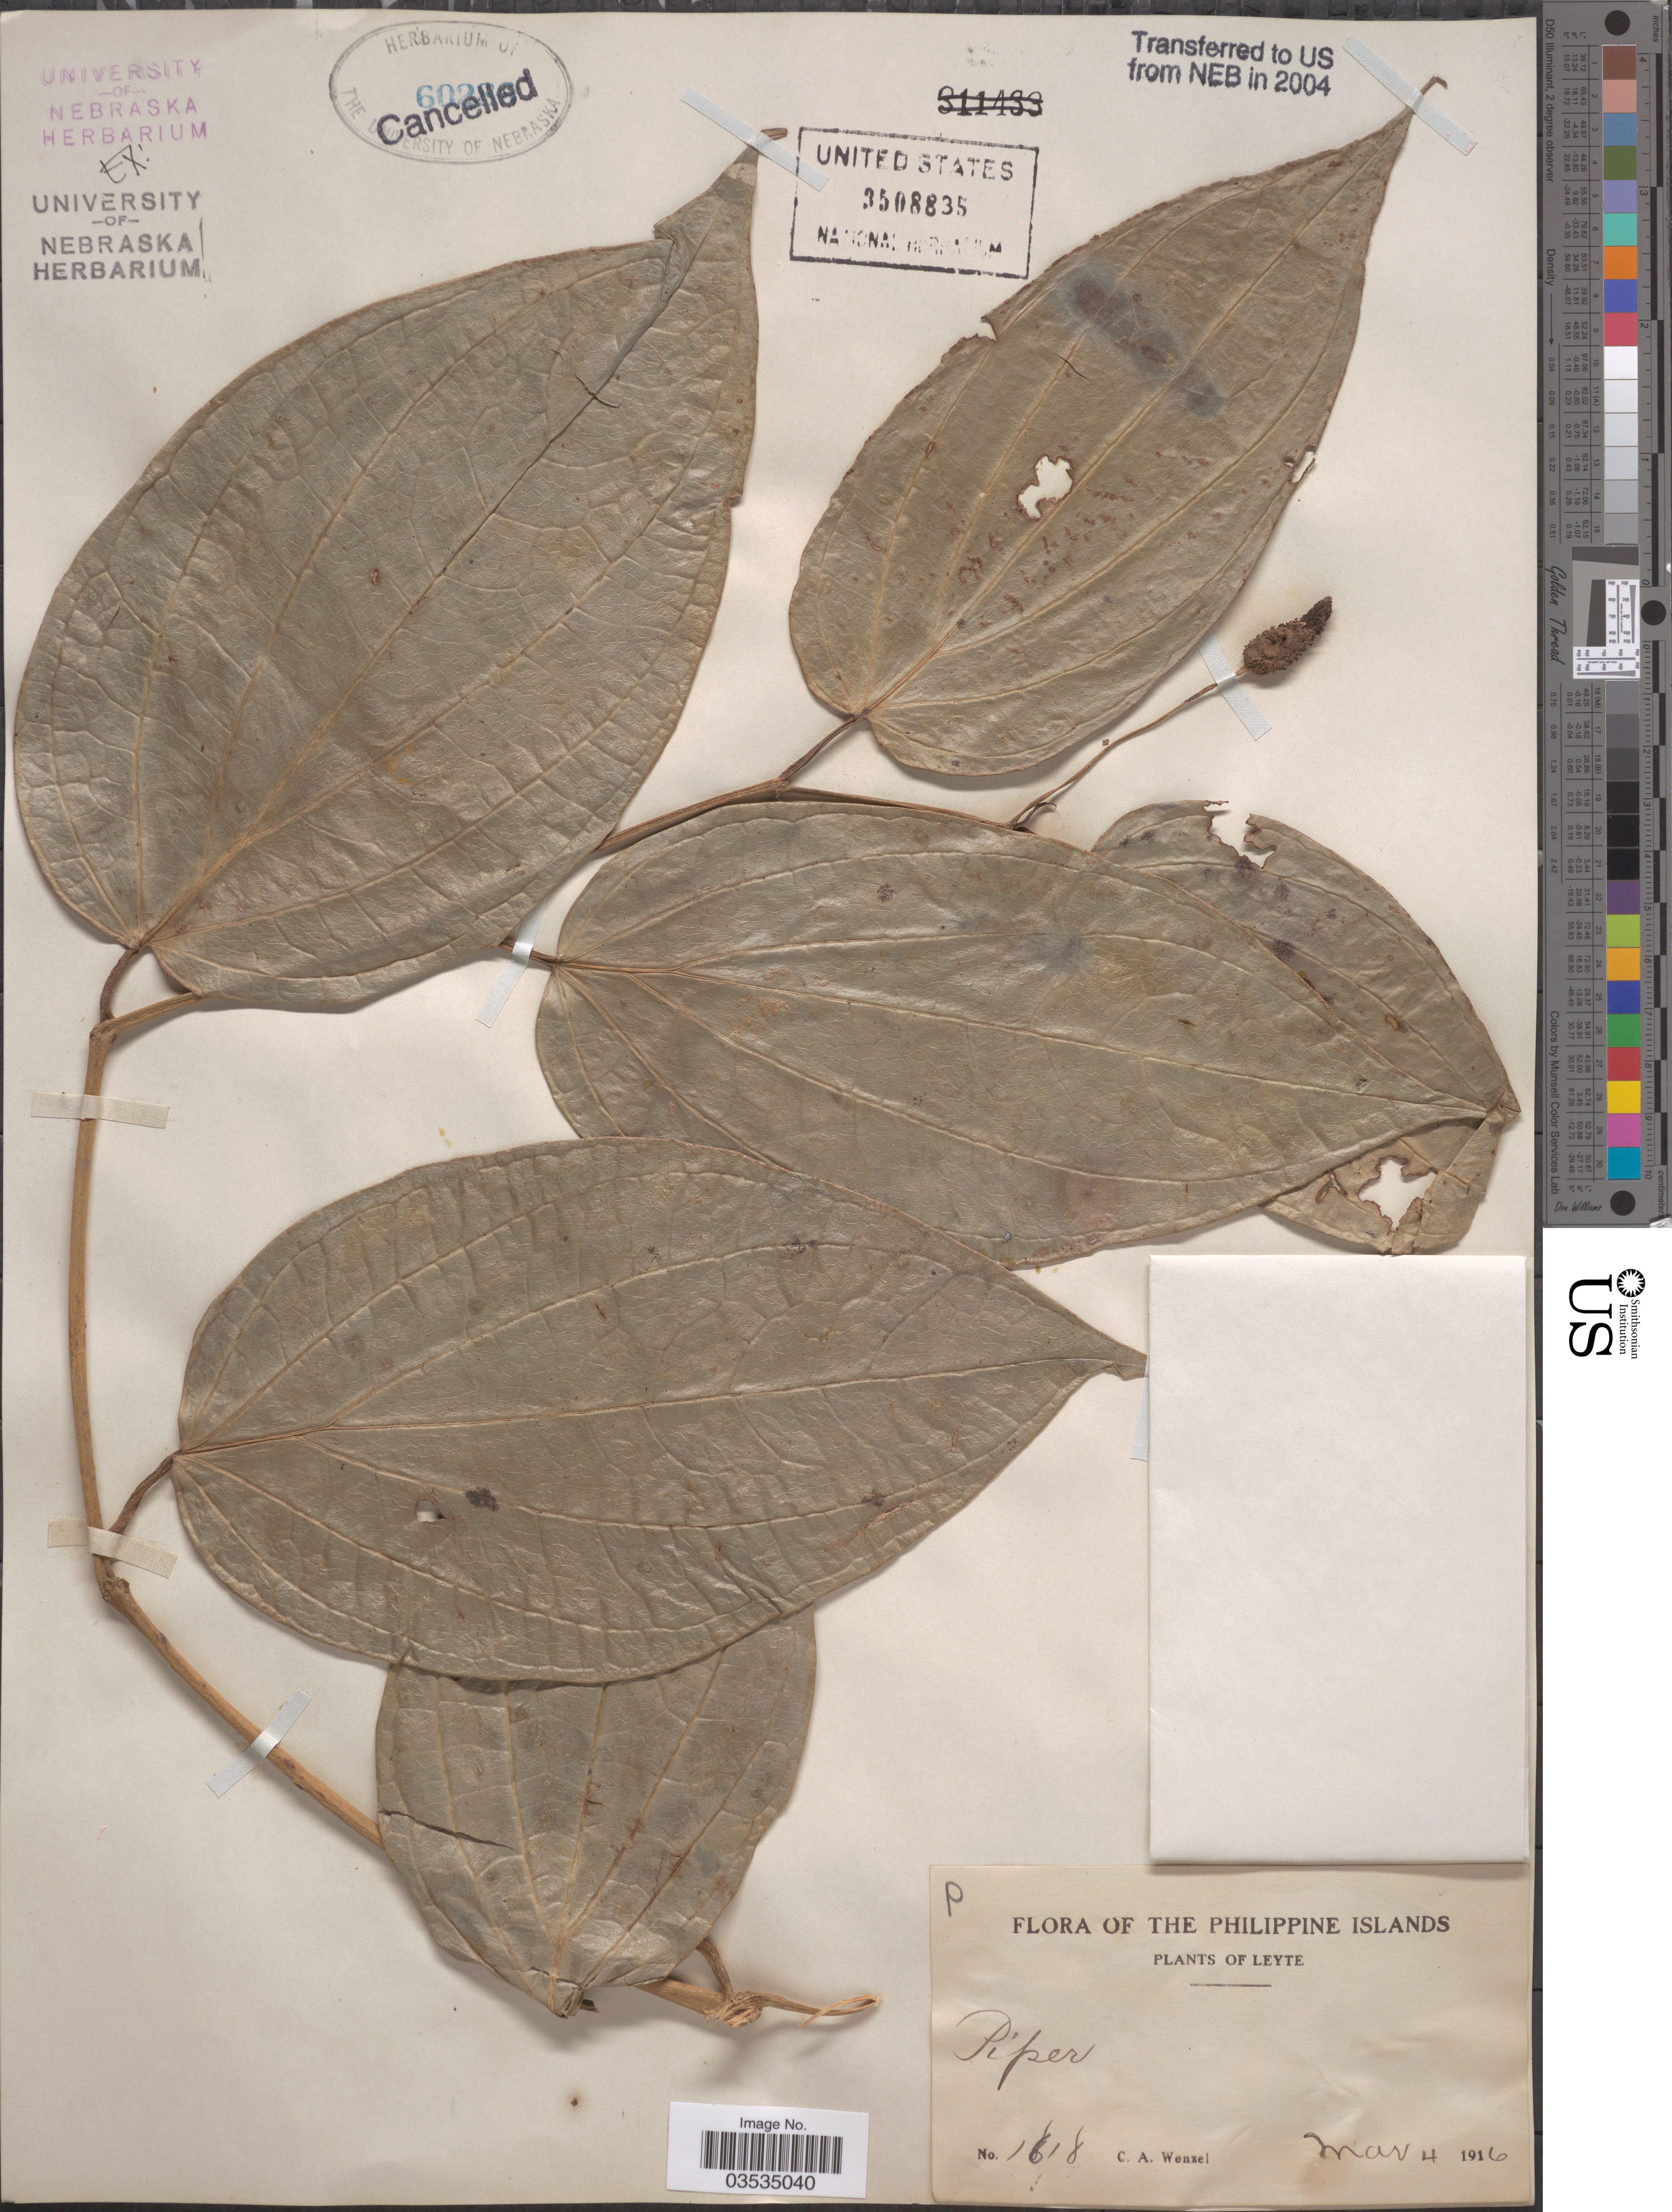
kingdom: Plantae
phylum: Tracheophyta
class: Magnoliopsida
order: Piperales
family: Piperaceae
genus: Piper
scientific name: Piper sp.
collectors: C. Wenzel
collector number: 1618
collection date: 1916-03-04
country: Philippines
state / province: Eastern Visayas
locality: Philippine Islands. Leyte.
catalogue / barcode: US 3508835